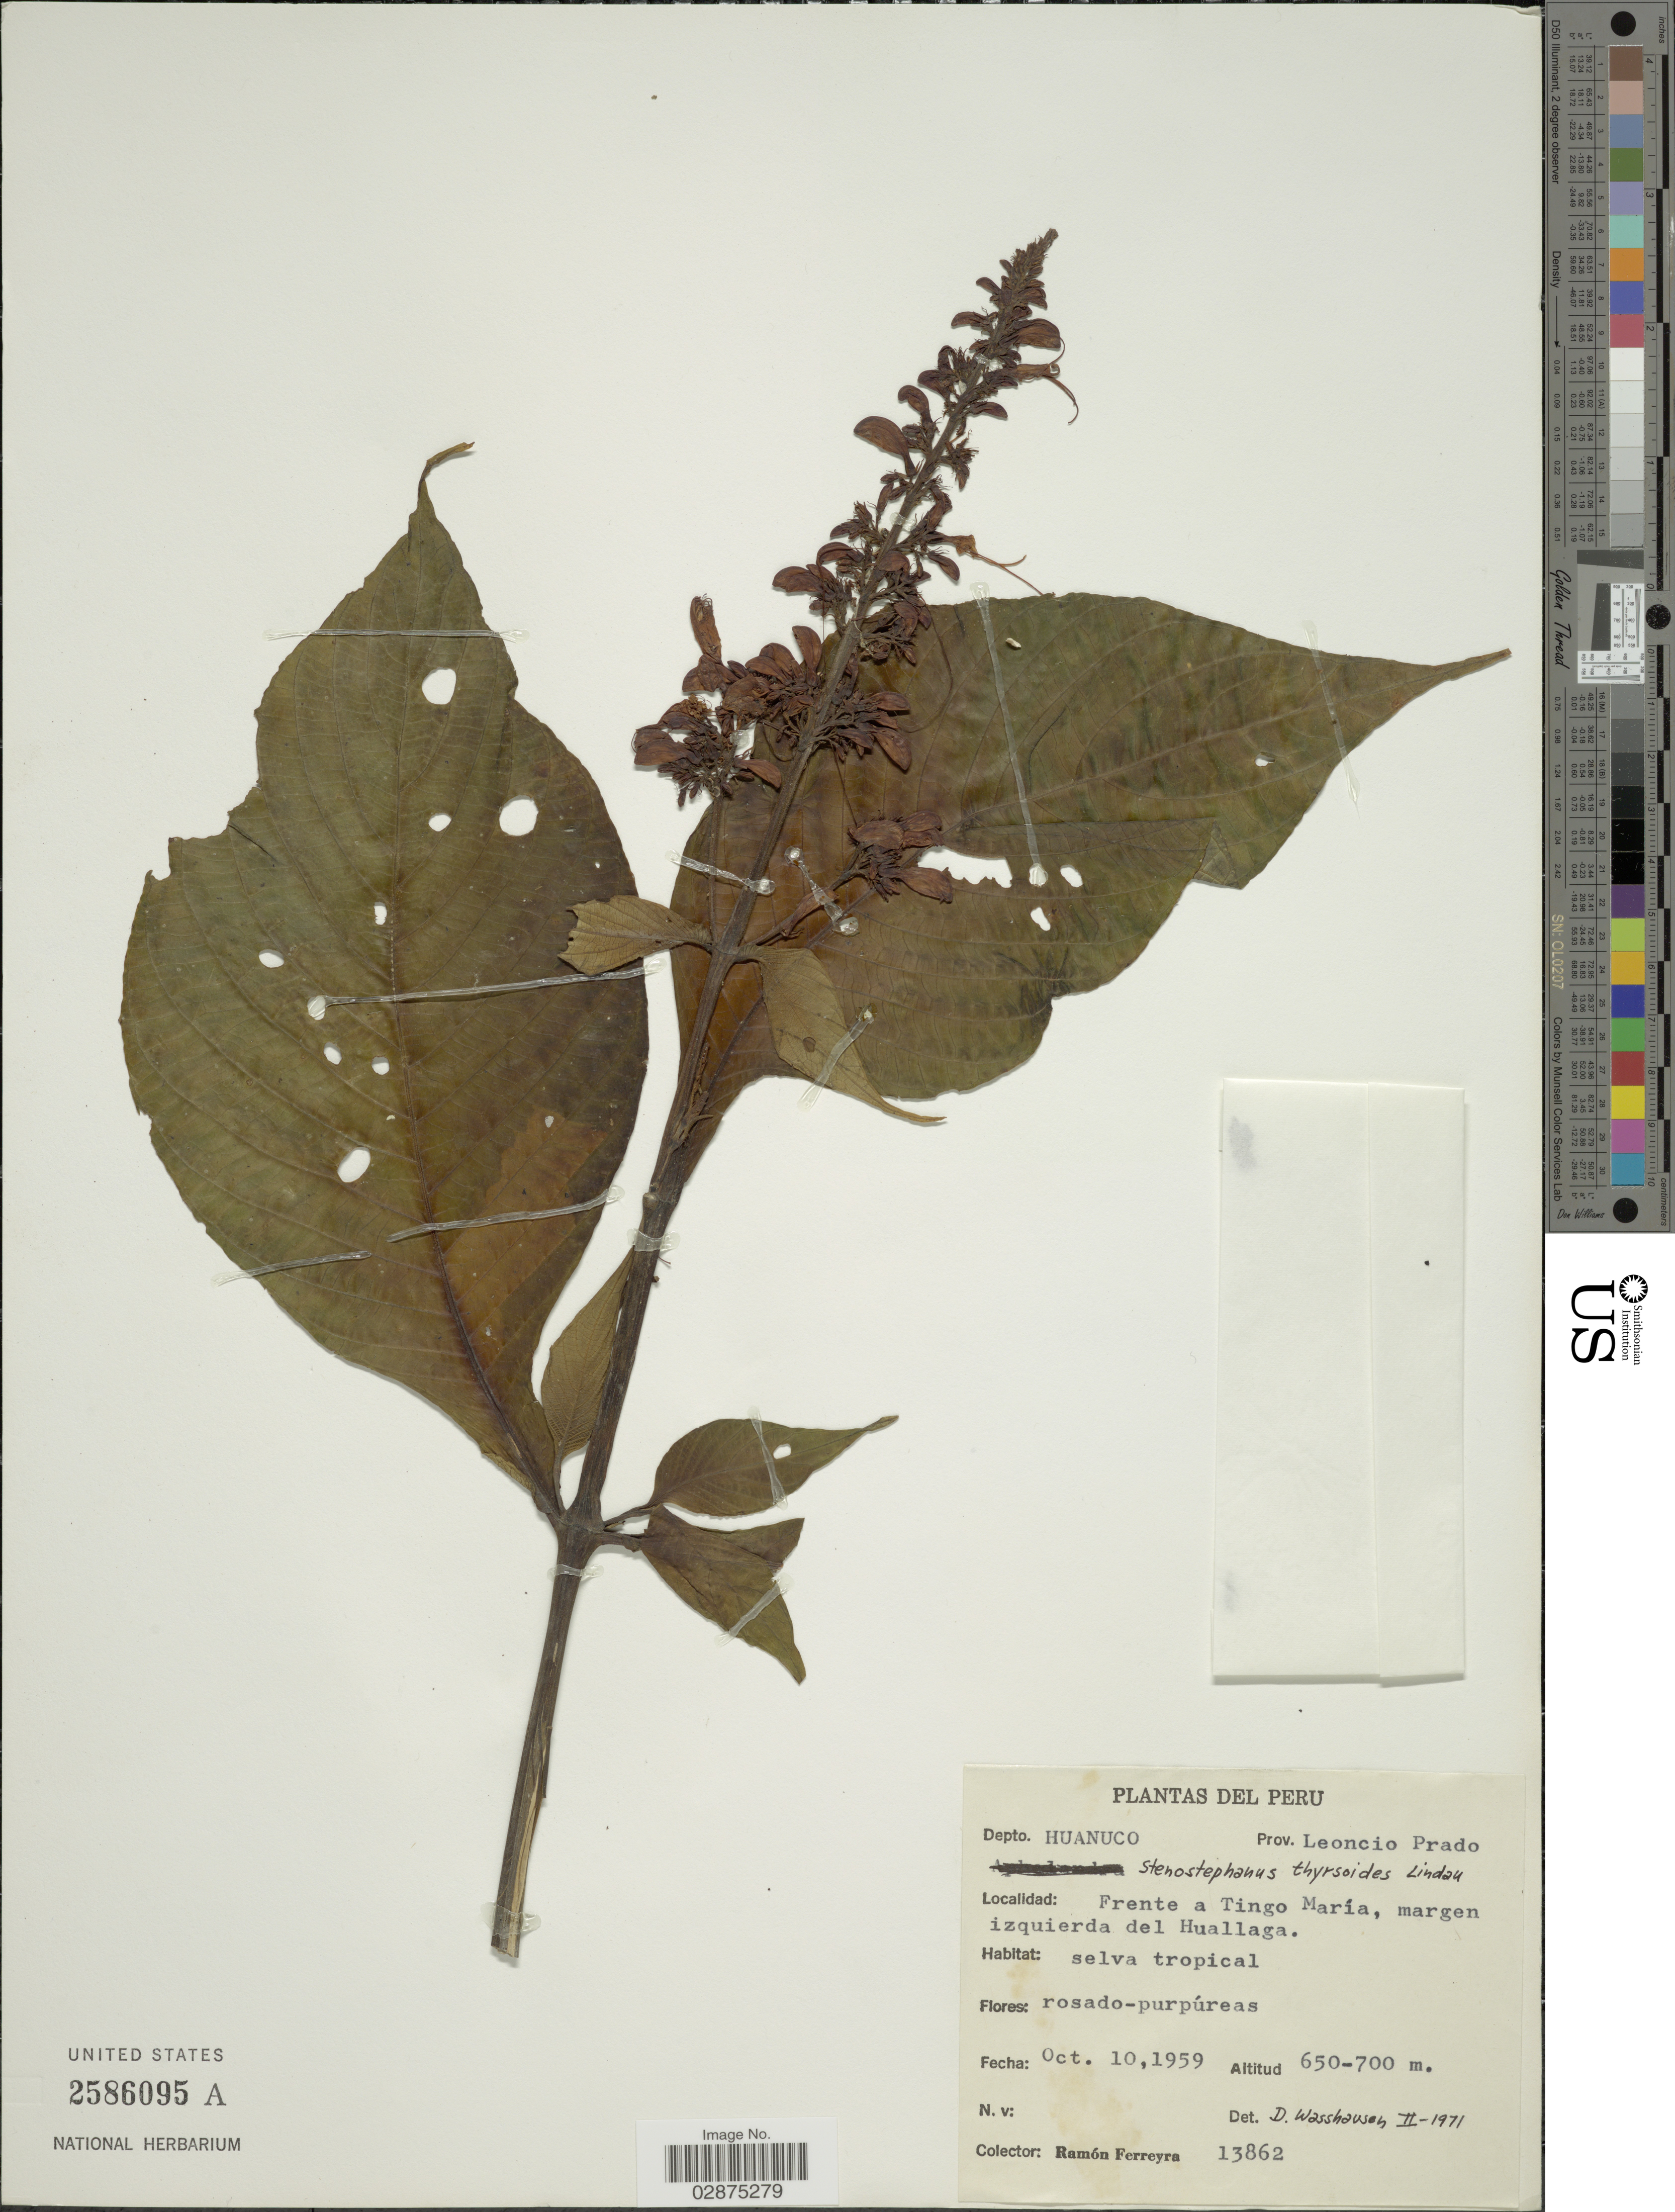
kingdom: Plantae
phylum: Tracheophyta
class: Magnoliopsida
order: Lamiales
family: Acanthaceae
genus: Stenostephanus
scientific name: Stenostephanus longistaminus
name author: (Ruiz & Pav.) V.M. Baum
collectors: R. A. Ferreyra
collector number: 13862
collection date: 1959-10-10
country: Peru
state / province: Huánuco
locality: Depto. Huanuco. Prov. Leoncio Prado. Frente a Tingo María, margen izquierda del Huallaga.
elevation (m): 650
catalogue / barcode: US 2586095A